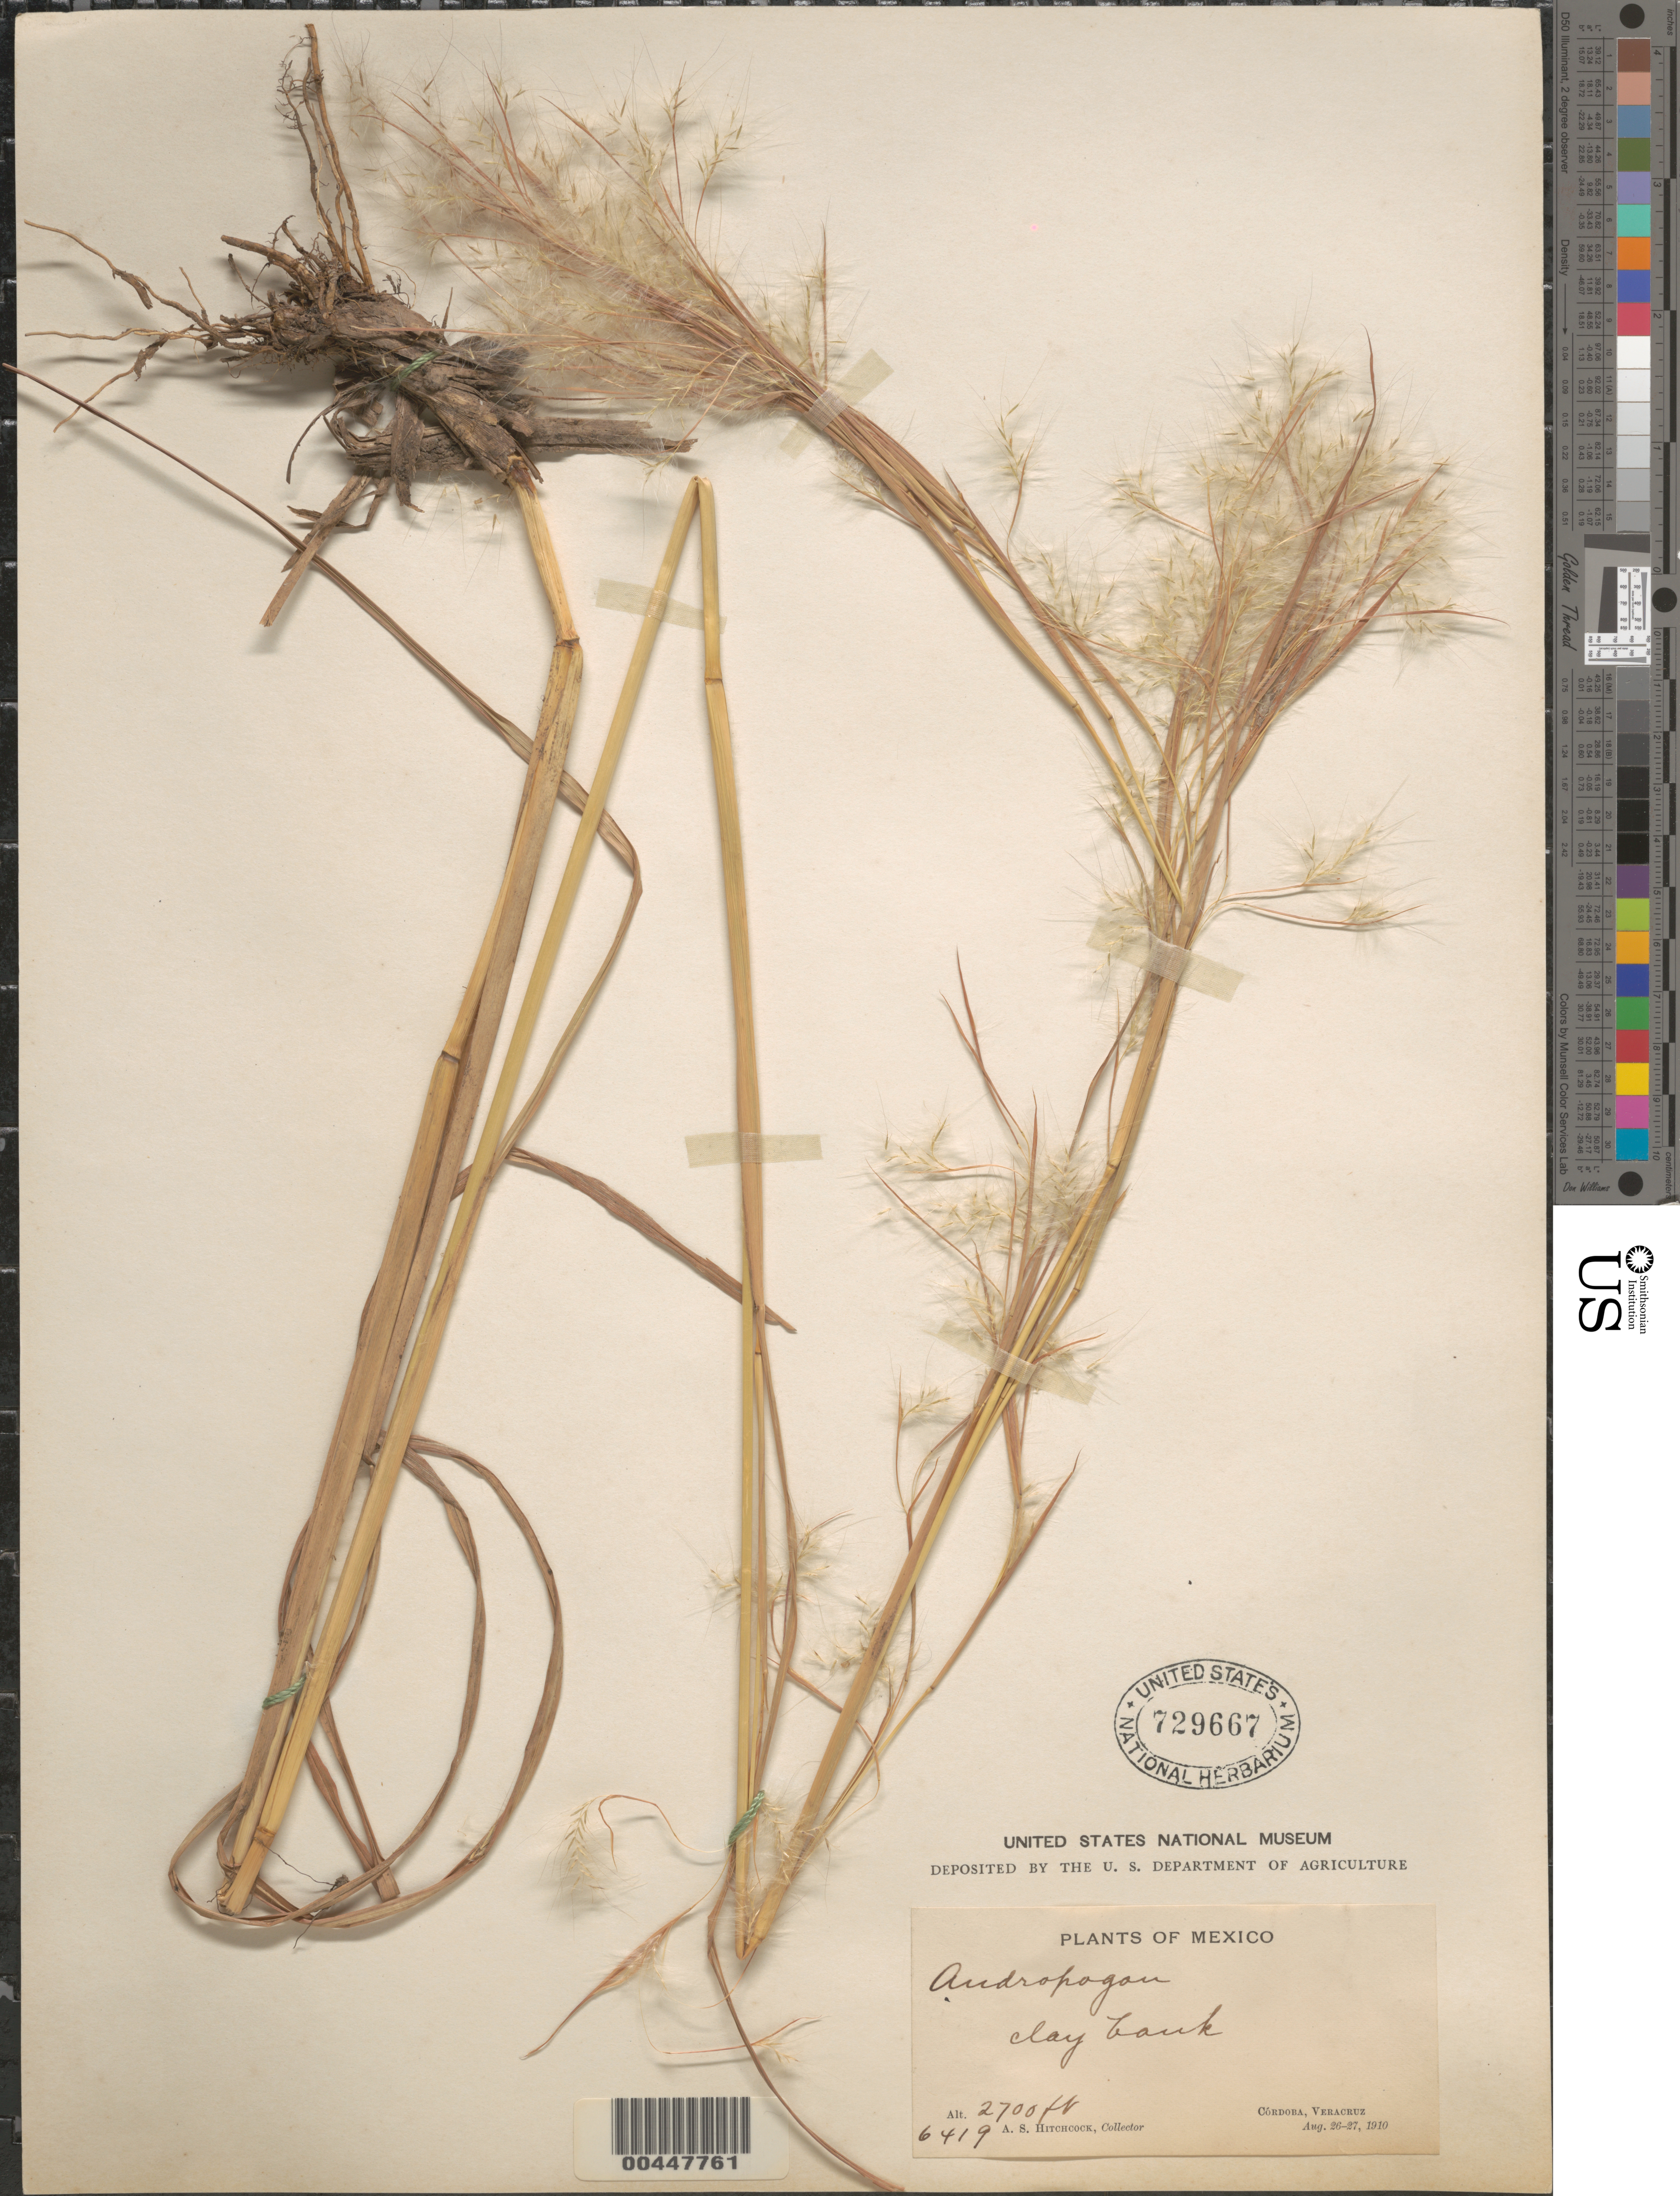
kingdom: Plantae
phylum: Tracheophyta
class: Liliopsida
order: Poales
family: Poaceae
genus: Andropogon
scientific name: Andropogon glomeratus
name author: (Walter) Britton, Stearns & Poggenb.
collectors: A. S. Hitchcock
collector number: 6419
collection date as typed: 26 Aug 1910 to 27 Aug 1910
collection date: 1910-08-26/1910-08-27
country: Mexico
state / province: Veracruz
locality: Córdoba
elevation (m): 823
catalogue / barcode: US 729667